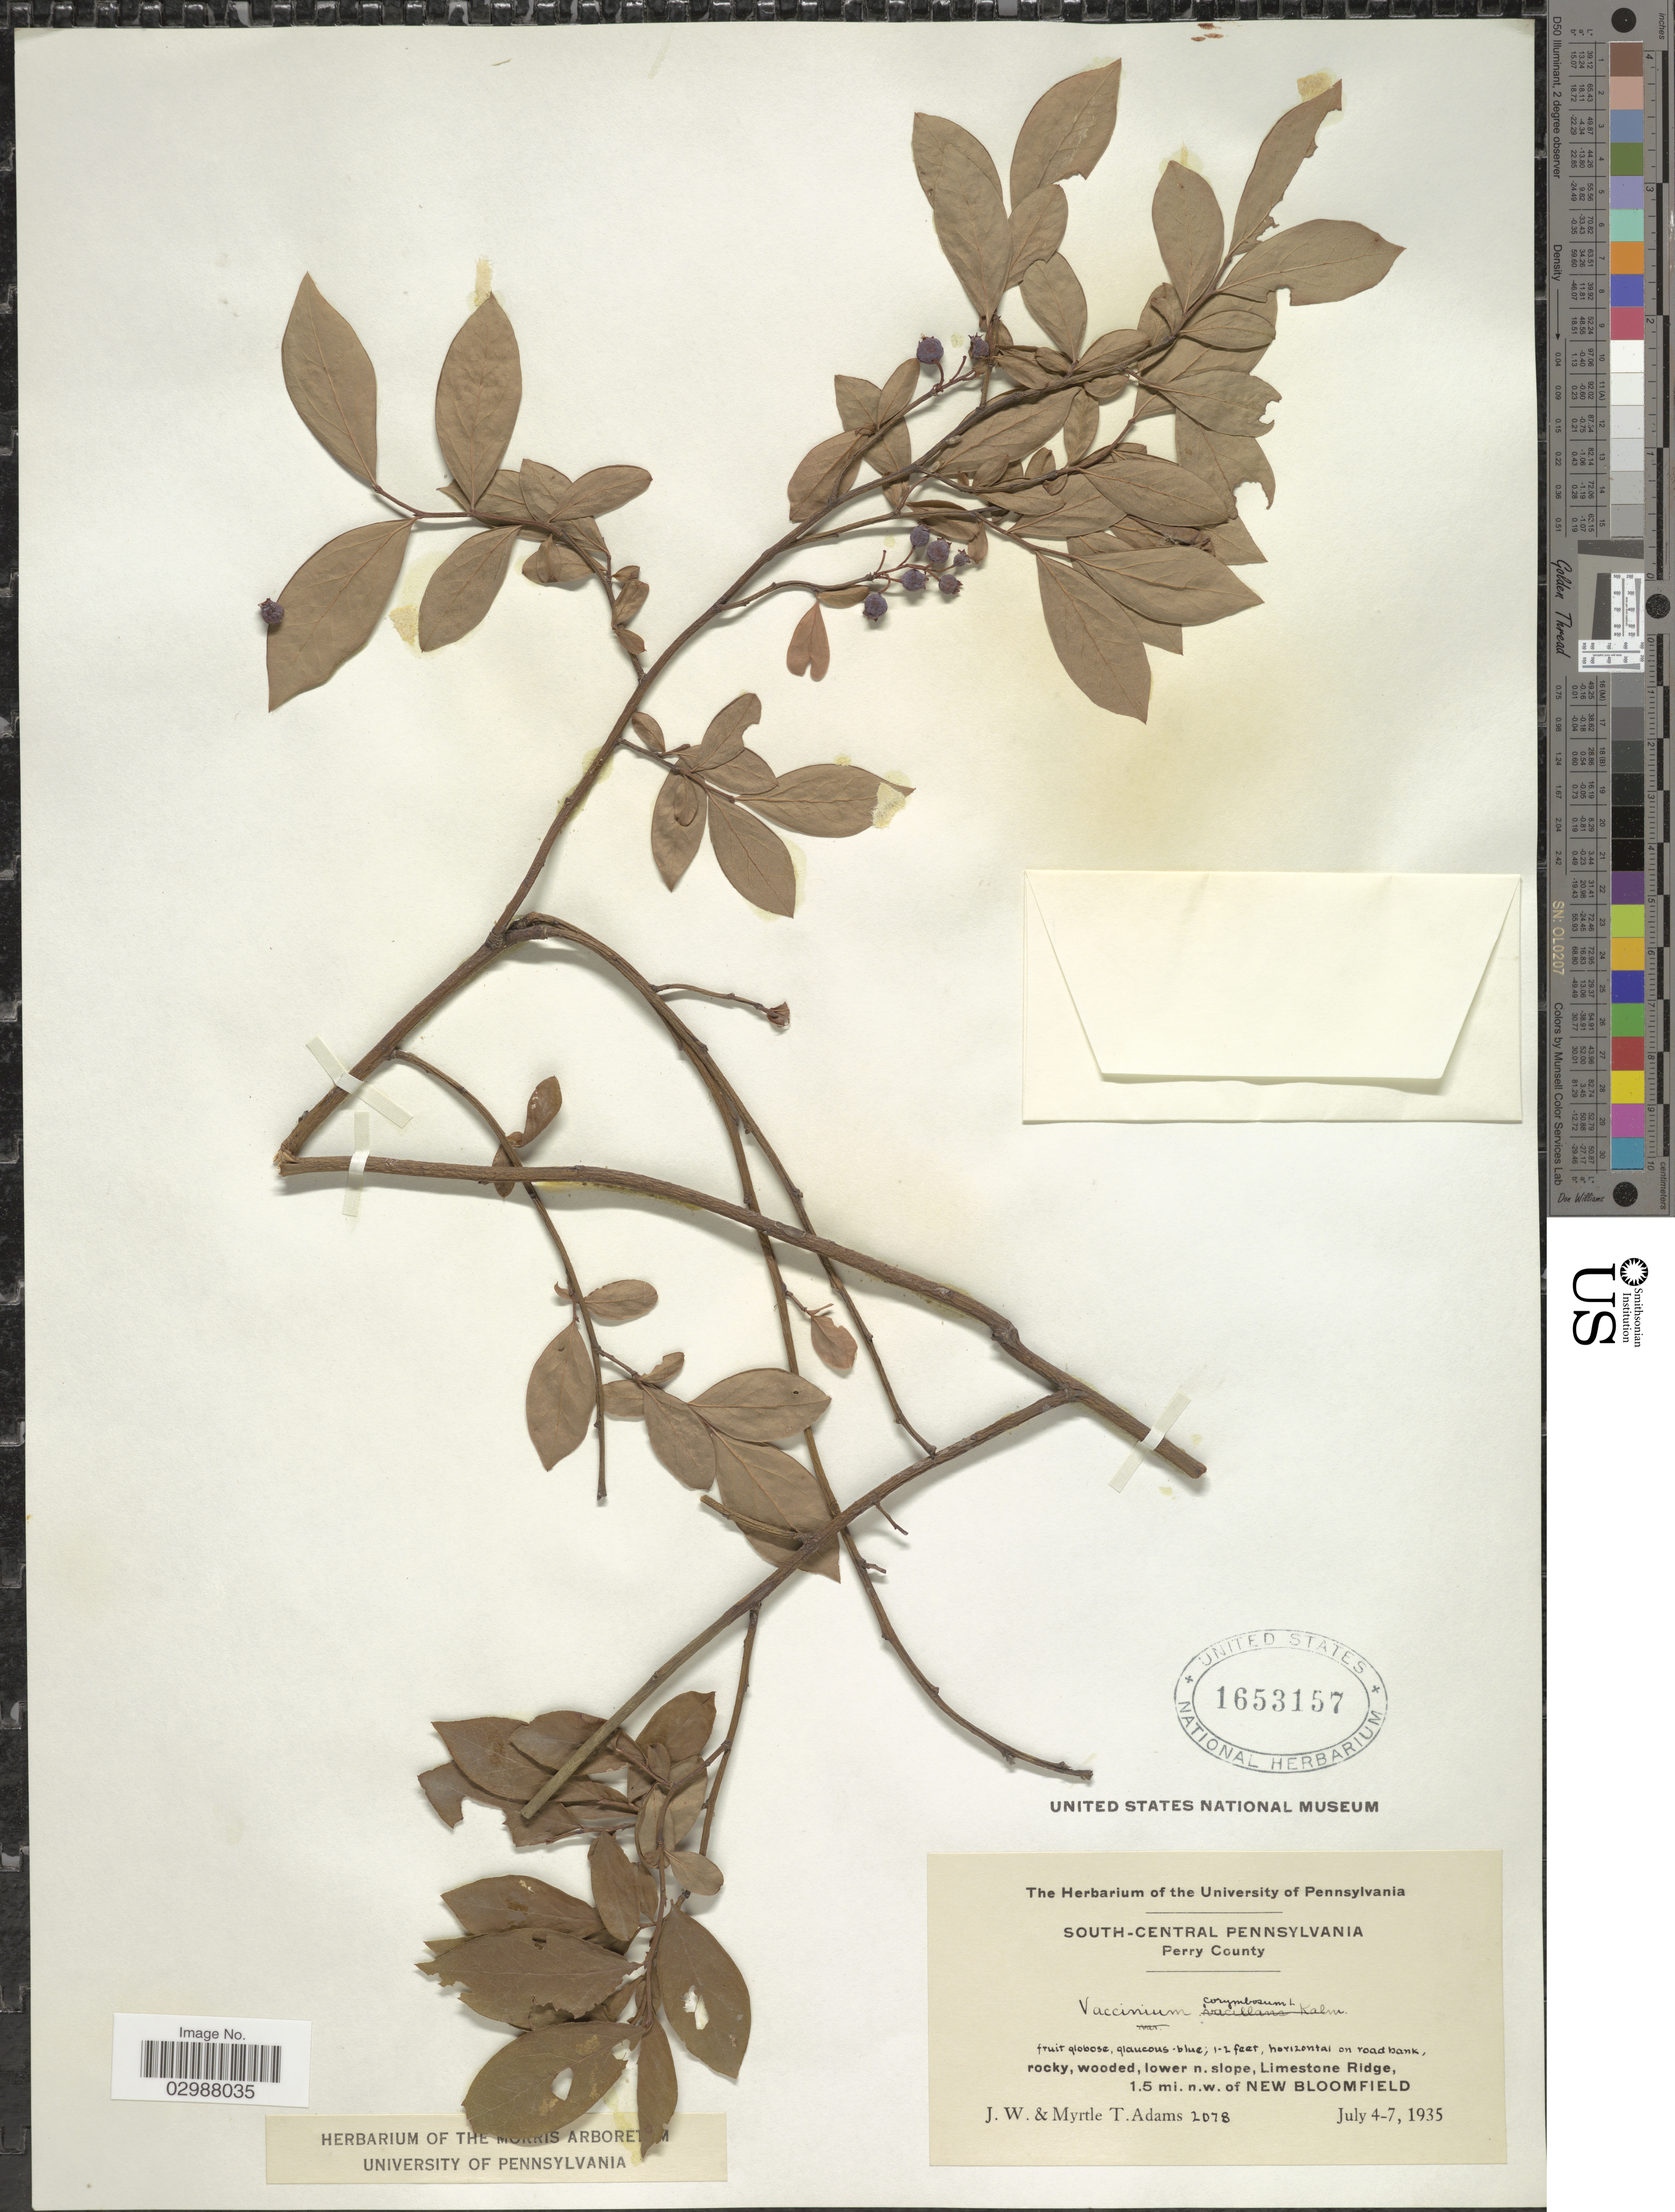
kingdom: Plantae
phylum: Tracheophyta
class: Magnoliopsida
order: Ericales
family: Ericaceae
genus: Vaccinium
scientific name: Vaccinium corymbosum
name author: L.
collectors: J. Adams & M. T. Adams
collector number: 2078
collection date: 1935-07-04/1935-07-07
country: United States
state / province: Pennsylvania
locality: South-Central Pennsylania. Perry County. Lower n. slope, Limestone Ridge, 1.5 mi. n.w. of New Bloomfield.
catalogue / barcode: US 1653157